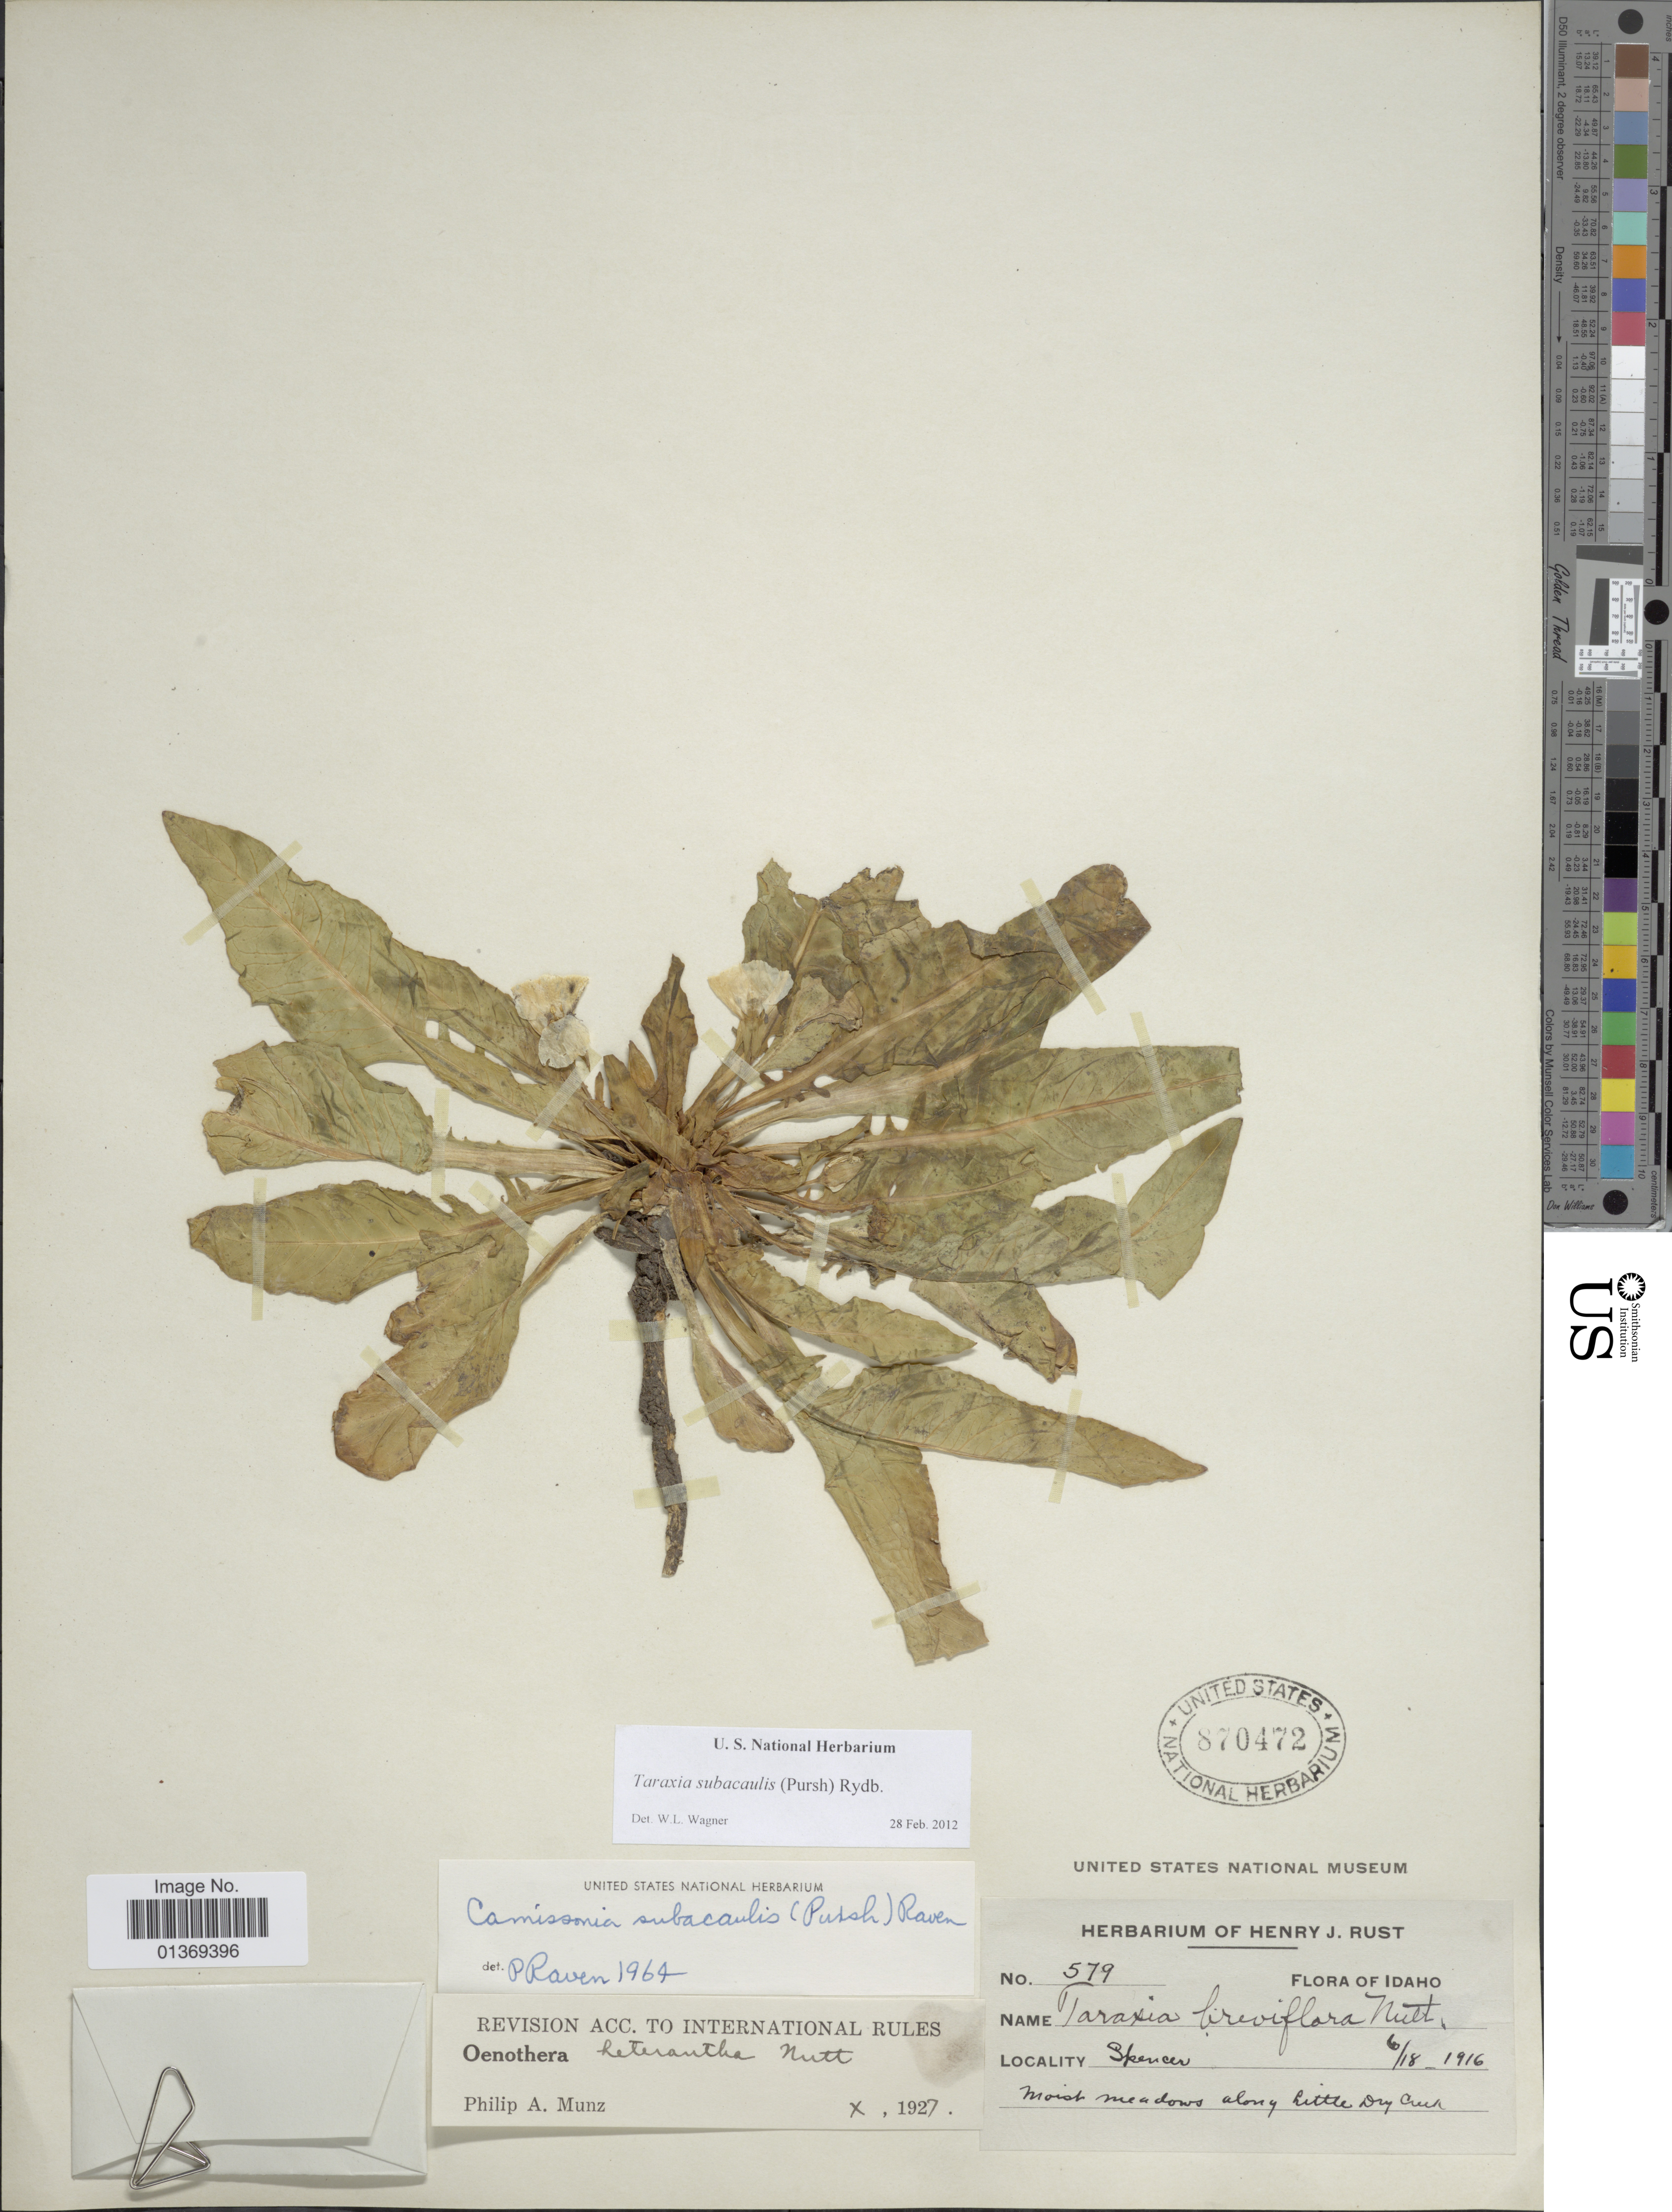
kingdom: Plantae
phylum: Tracheophyta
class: Magnoliopsida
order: Myrtales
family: Onagraceae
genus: Taraxia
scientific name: Taraxia subacaulis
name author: (Pursh) Rydb.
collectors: H. J. Rust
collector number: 579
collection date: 1916-06-18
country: United States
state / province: Idaho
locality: Spencer, moist meadows along Little Dry Creek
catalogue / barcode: US 870472